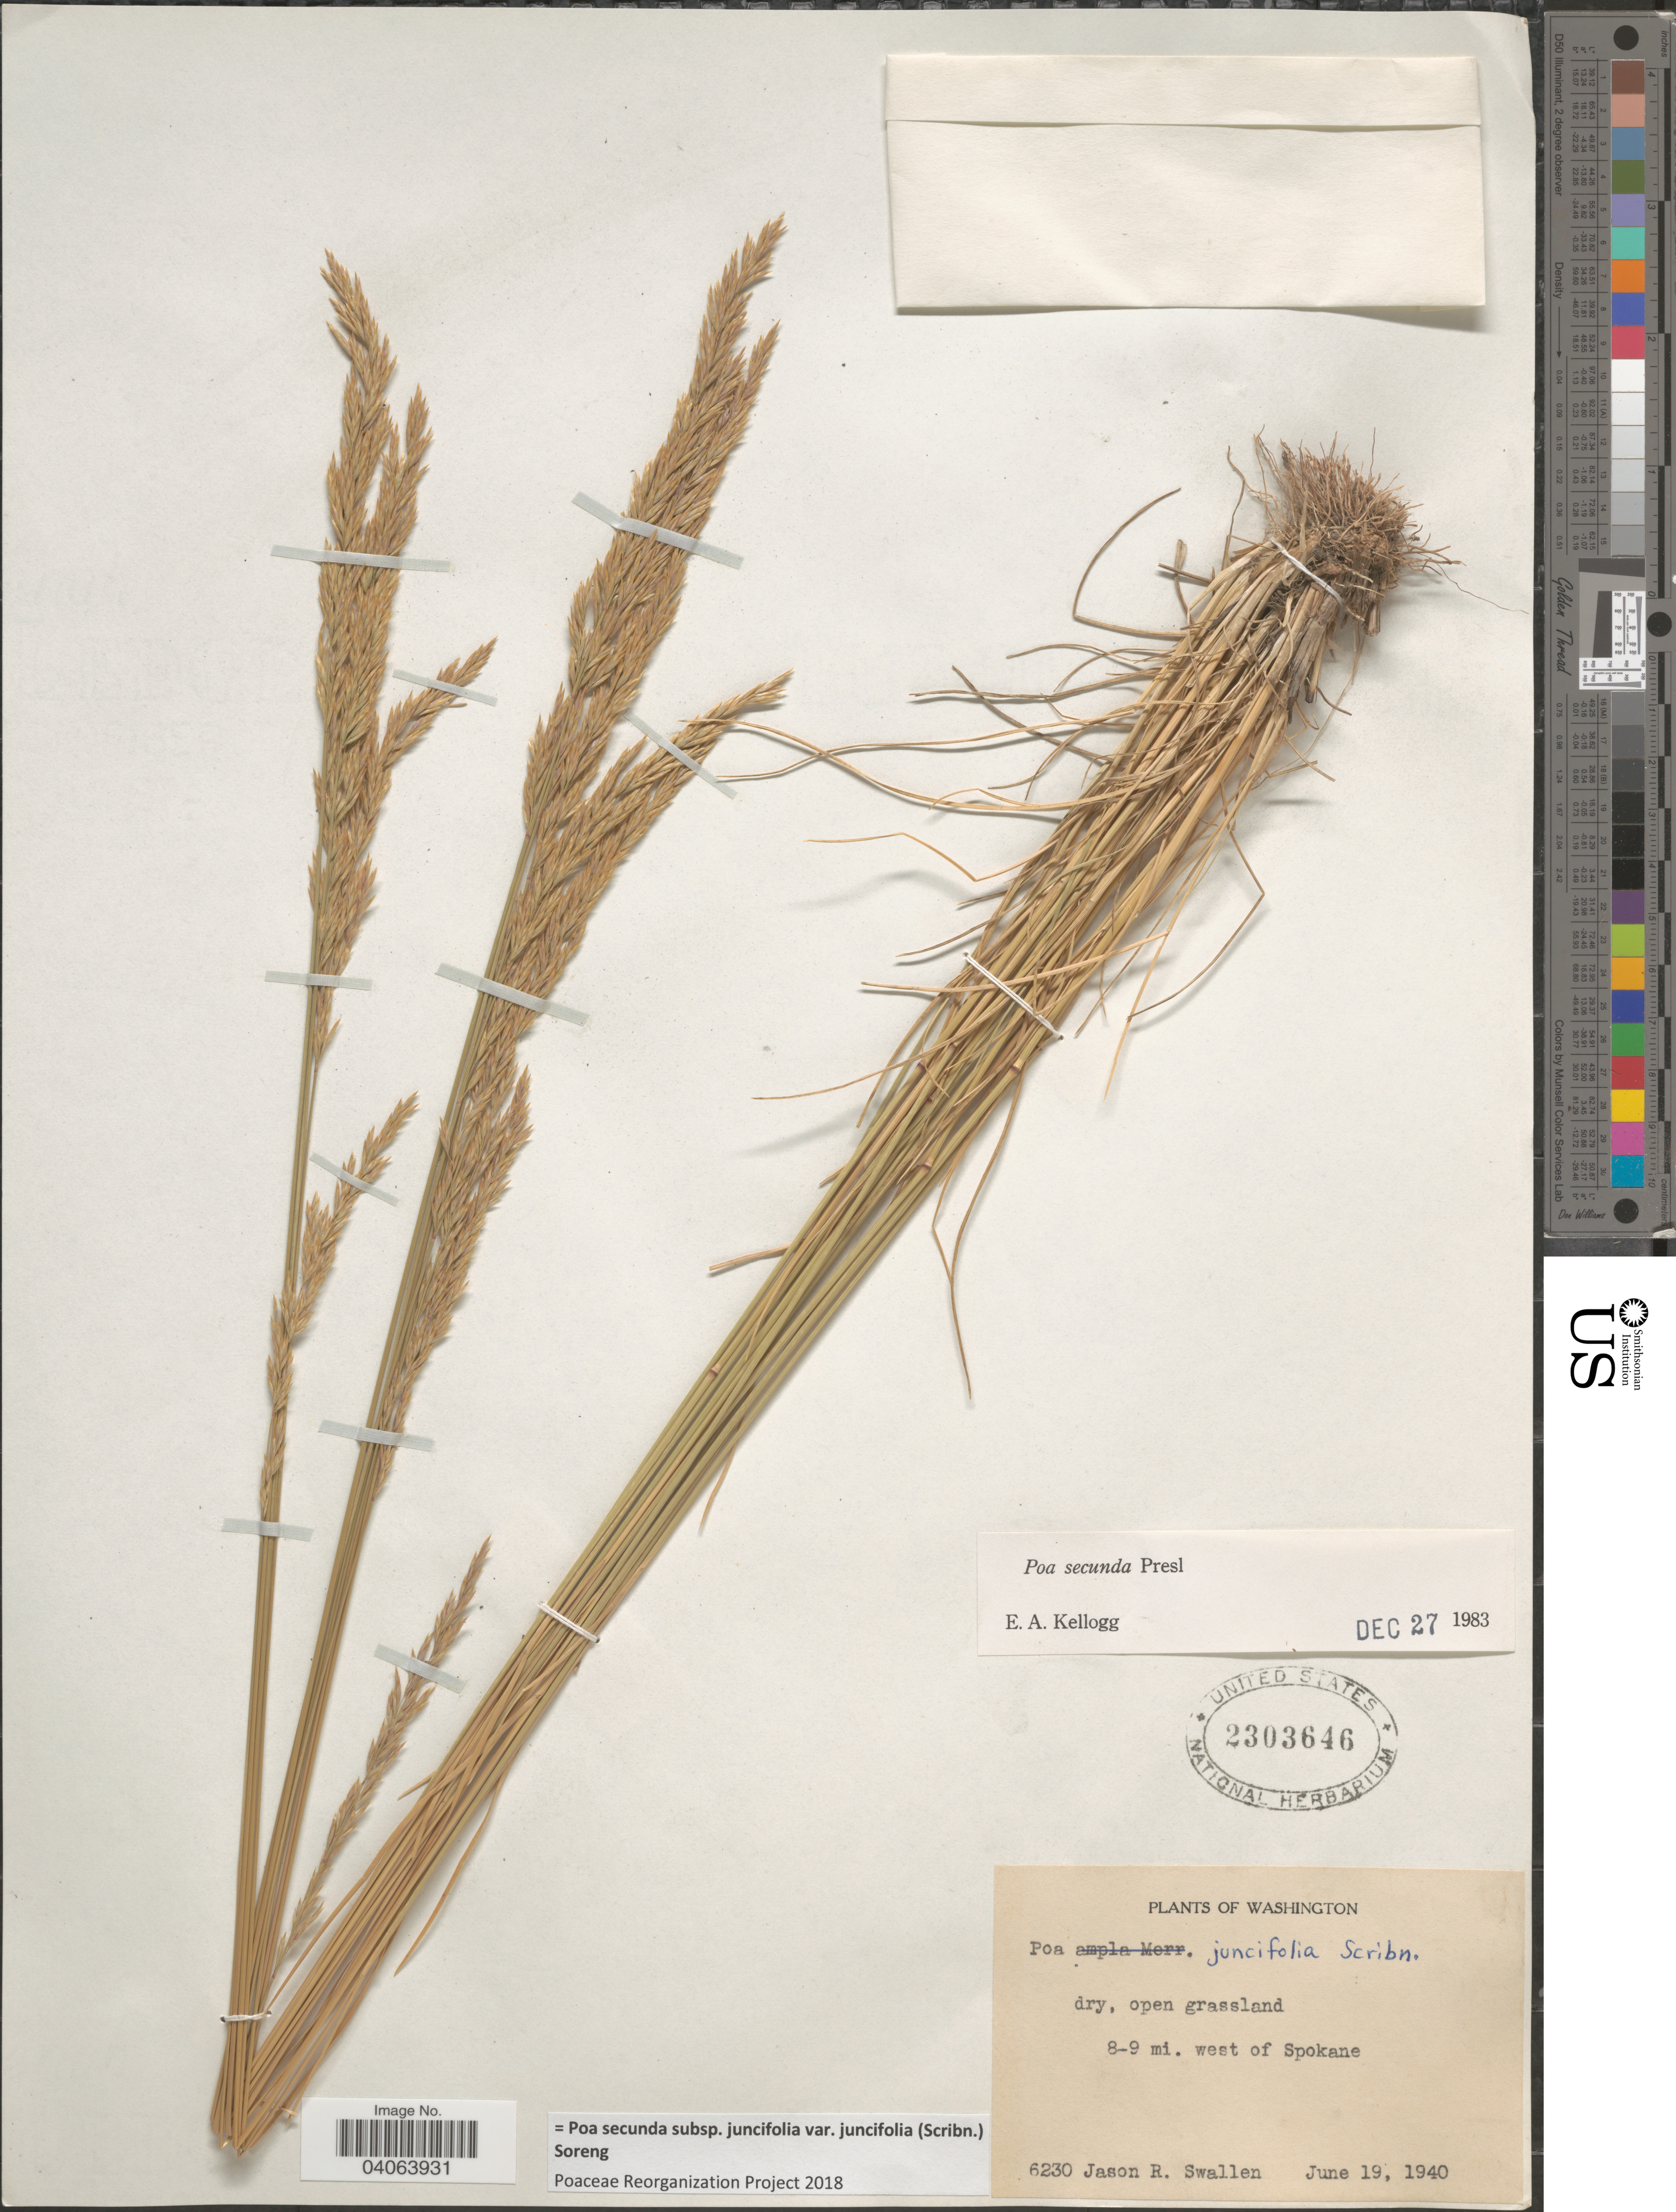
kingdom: Plantae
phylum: Tracheophyta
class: Liliopsida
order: Poales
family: Poaceae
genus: Poa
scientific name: Poa secunda subsp. juncifolia var. juncifolia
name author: (Scribn.) Soreng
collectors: J. R. Swallen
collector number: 6230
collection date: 1940-06-19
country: United States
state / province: Washington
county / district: Spokane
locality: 8-9 mi. west of Spokane.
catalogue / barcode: US 2303646